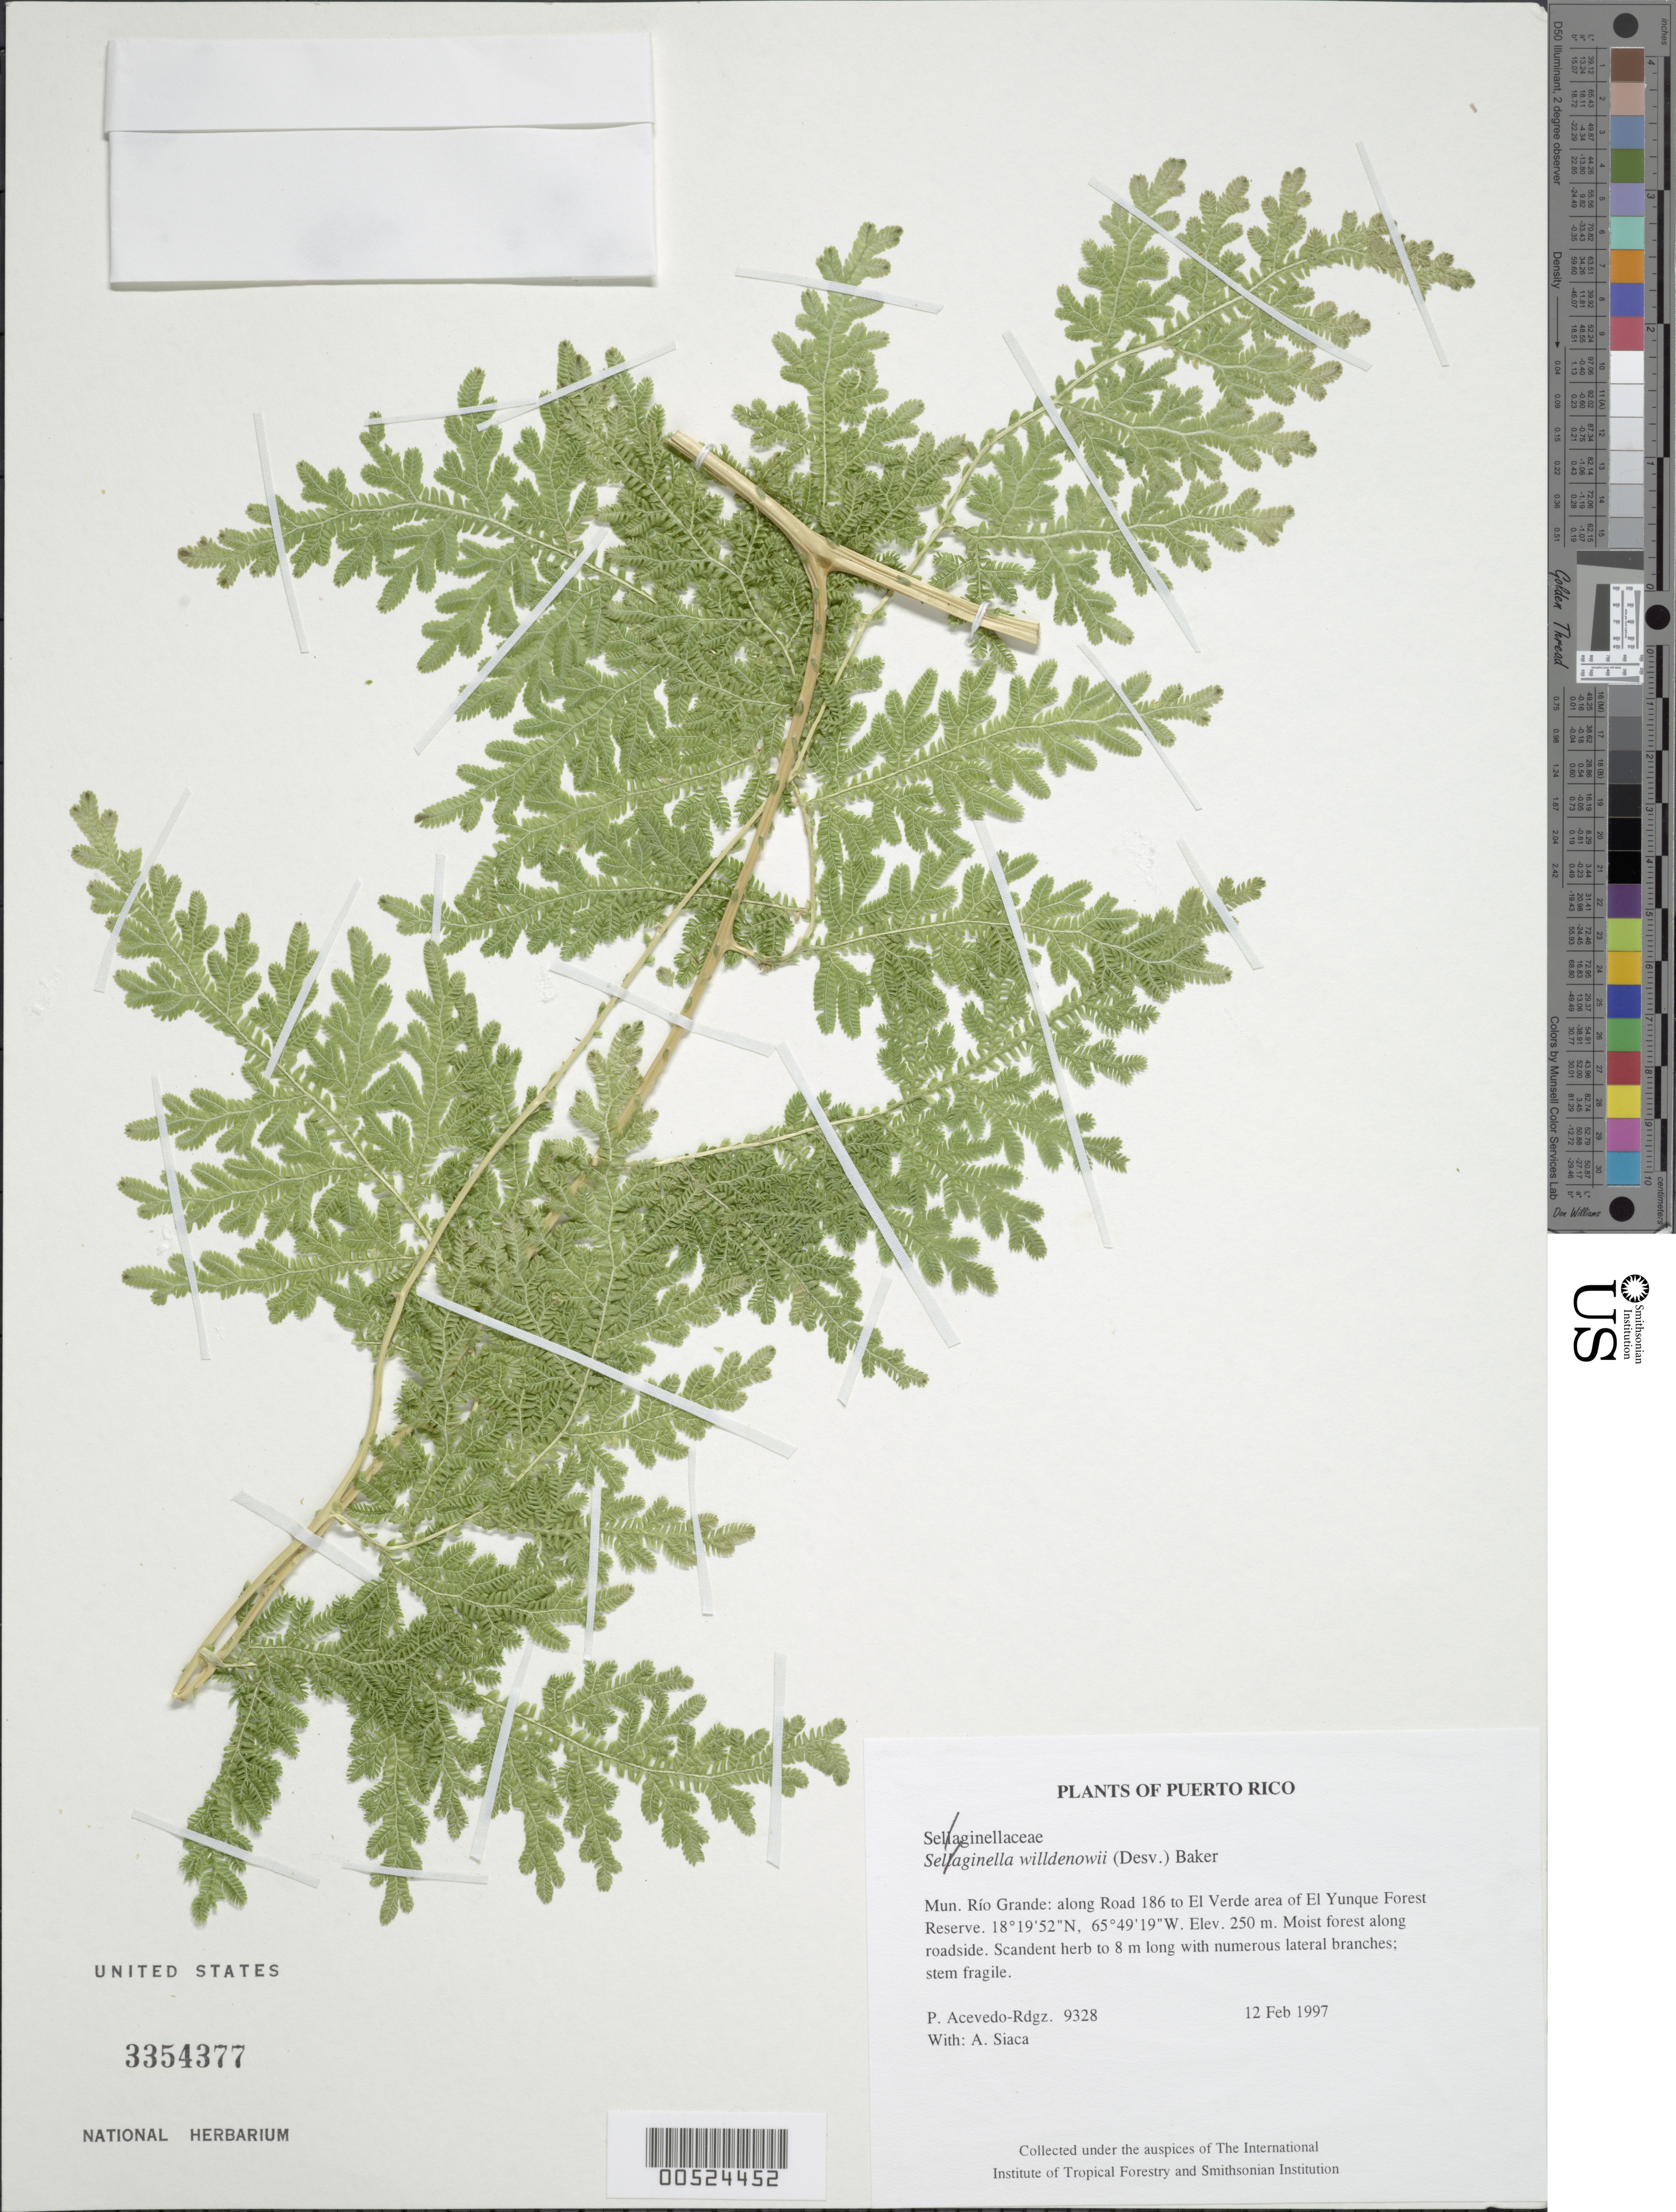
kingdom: Plantae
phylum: Tracheophyta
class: Lycopodiopsida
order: Selaginellales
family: Selaginellaceae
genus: Selaginella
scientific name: Selaginella willdenowii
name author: (Desv. ex Poir.) Baker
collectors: P. Acevedo-Rodr. & A. Siaca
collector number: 9328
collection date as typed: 12 Feb 1997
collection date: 1997-02-12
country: Puerto Rico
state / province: Río Grande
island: Puerto Rico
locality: Río Grande: along Road 186 to El Verde area of El Yunque Forest Reserve.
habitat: Moist forest along roadside.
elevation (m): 250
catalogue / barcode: US 3354377